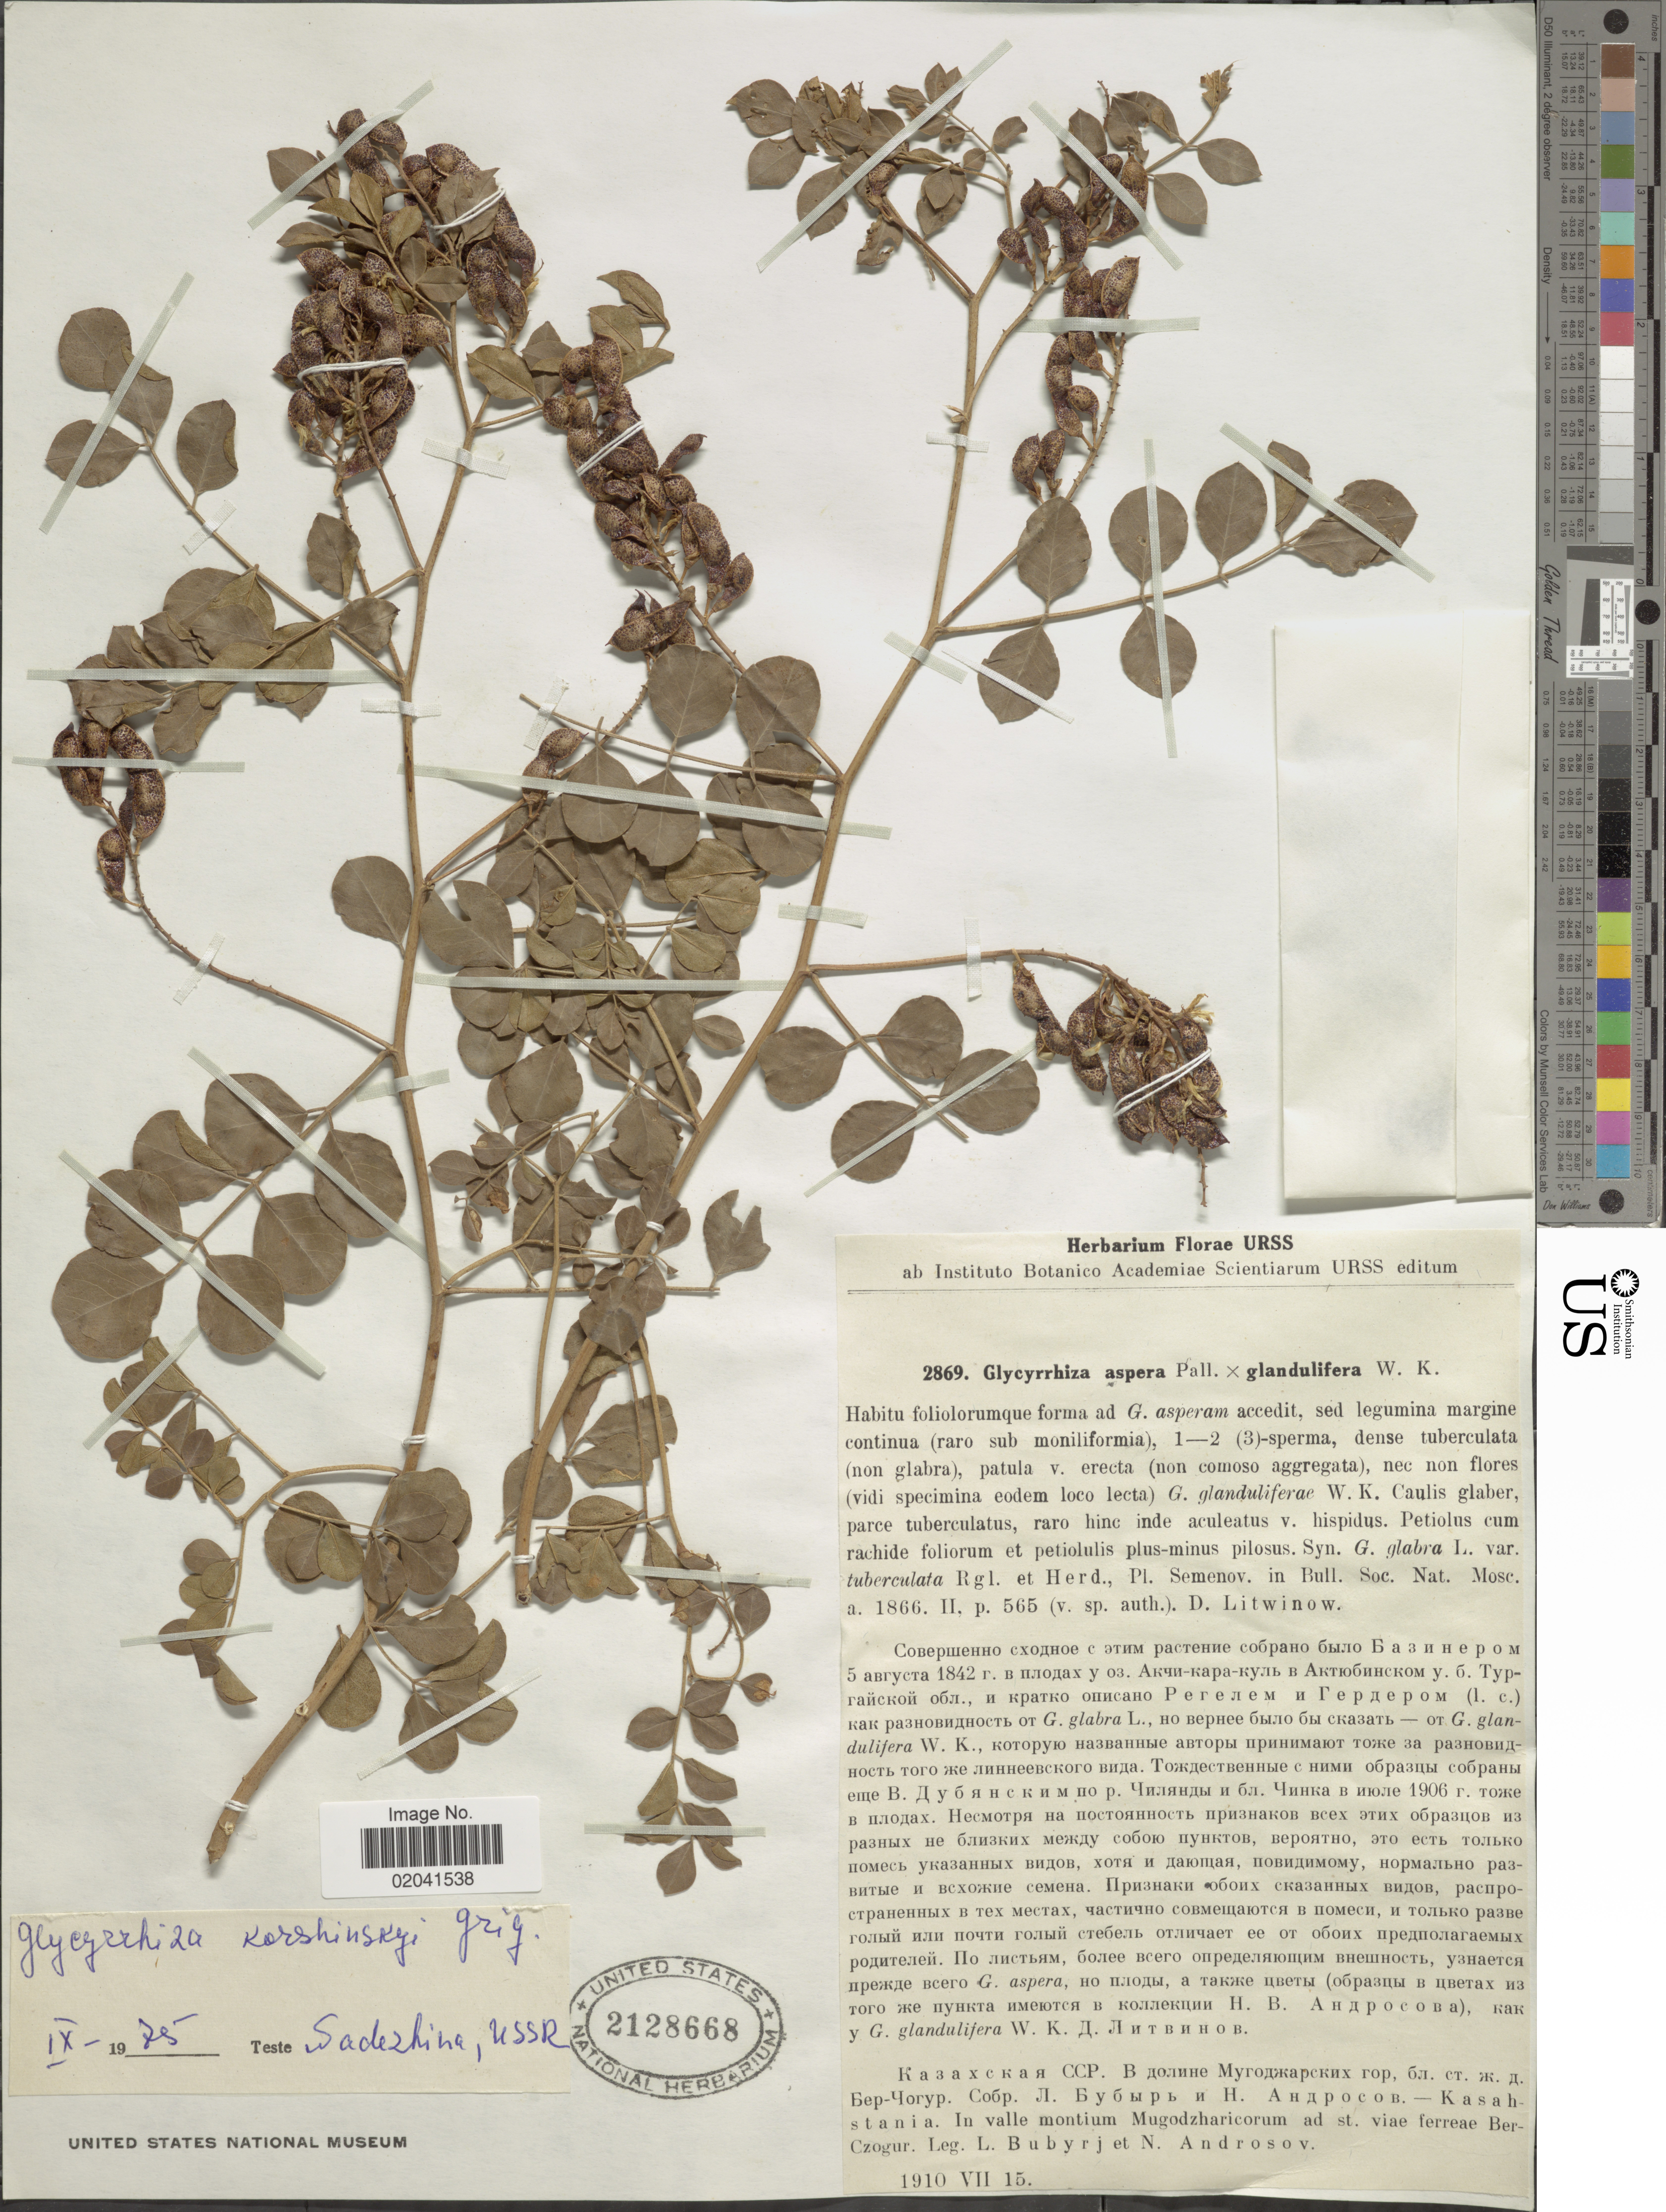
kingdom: Plantae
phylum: Tracheophyta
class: Magnoliopsida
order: Fabales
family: Fabaceae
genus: Glycyrrhiza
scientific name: Glycyrrhiza korshinskyi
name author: Grig.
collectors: L. Bubyr & N. Androssov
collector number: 2869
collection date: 1910-07-15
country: Kazakhstan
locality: Kasahstania, In valle montium Mugodzharicorum ad st. viae ferreae BerCzcogur.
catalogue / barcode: US 2128668